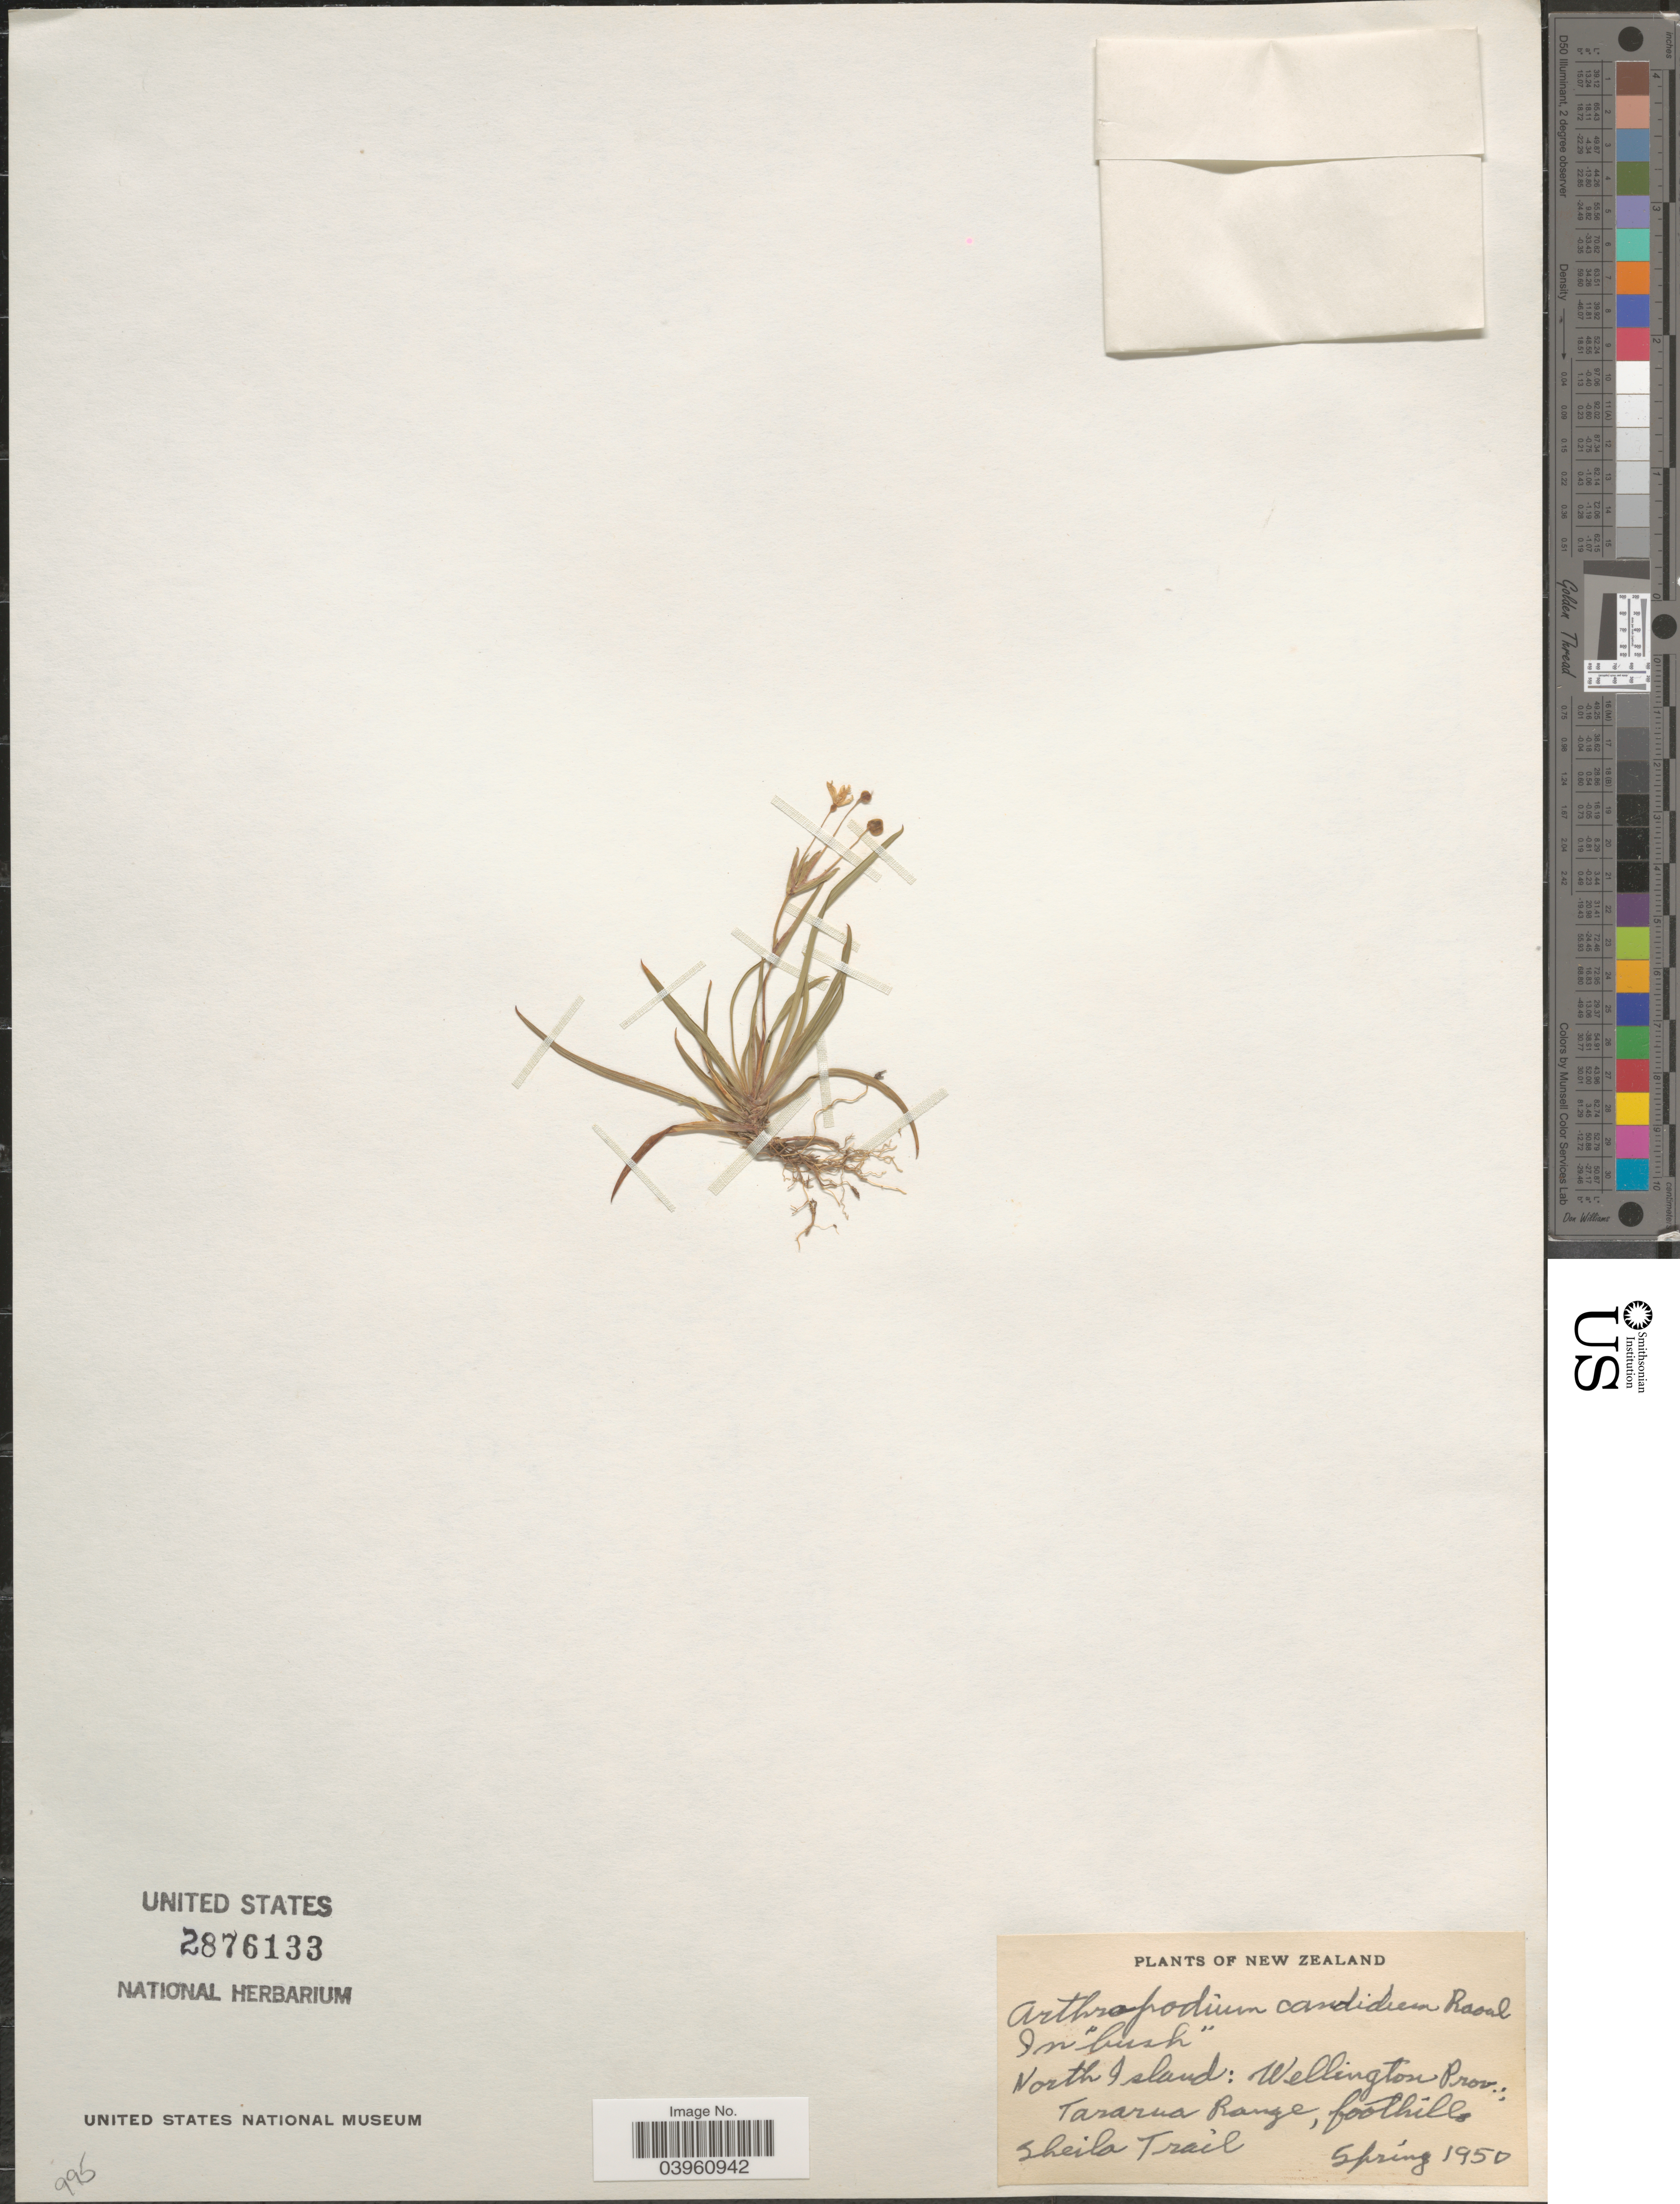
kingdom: Plantae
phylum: Tracheophyta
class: Liliopsida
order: Asparagales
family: Asparagaceae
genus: Arthropodium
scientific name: Arthropodium candidum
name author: Raoul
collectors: S. Trail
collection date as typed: spring 1950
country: New Zealand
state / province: Wellington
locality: North Island:Tararua Range, foothills.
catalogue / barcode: US 2876133